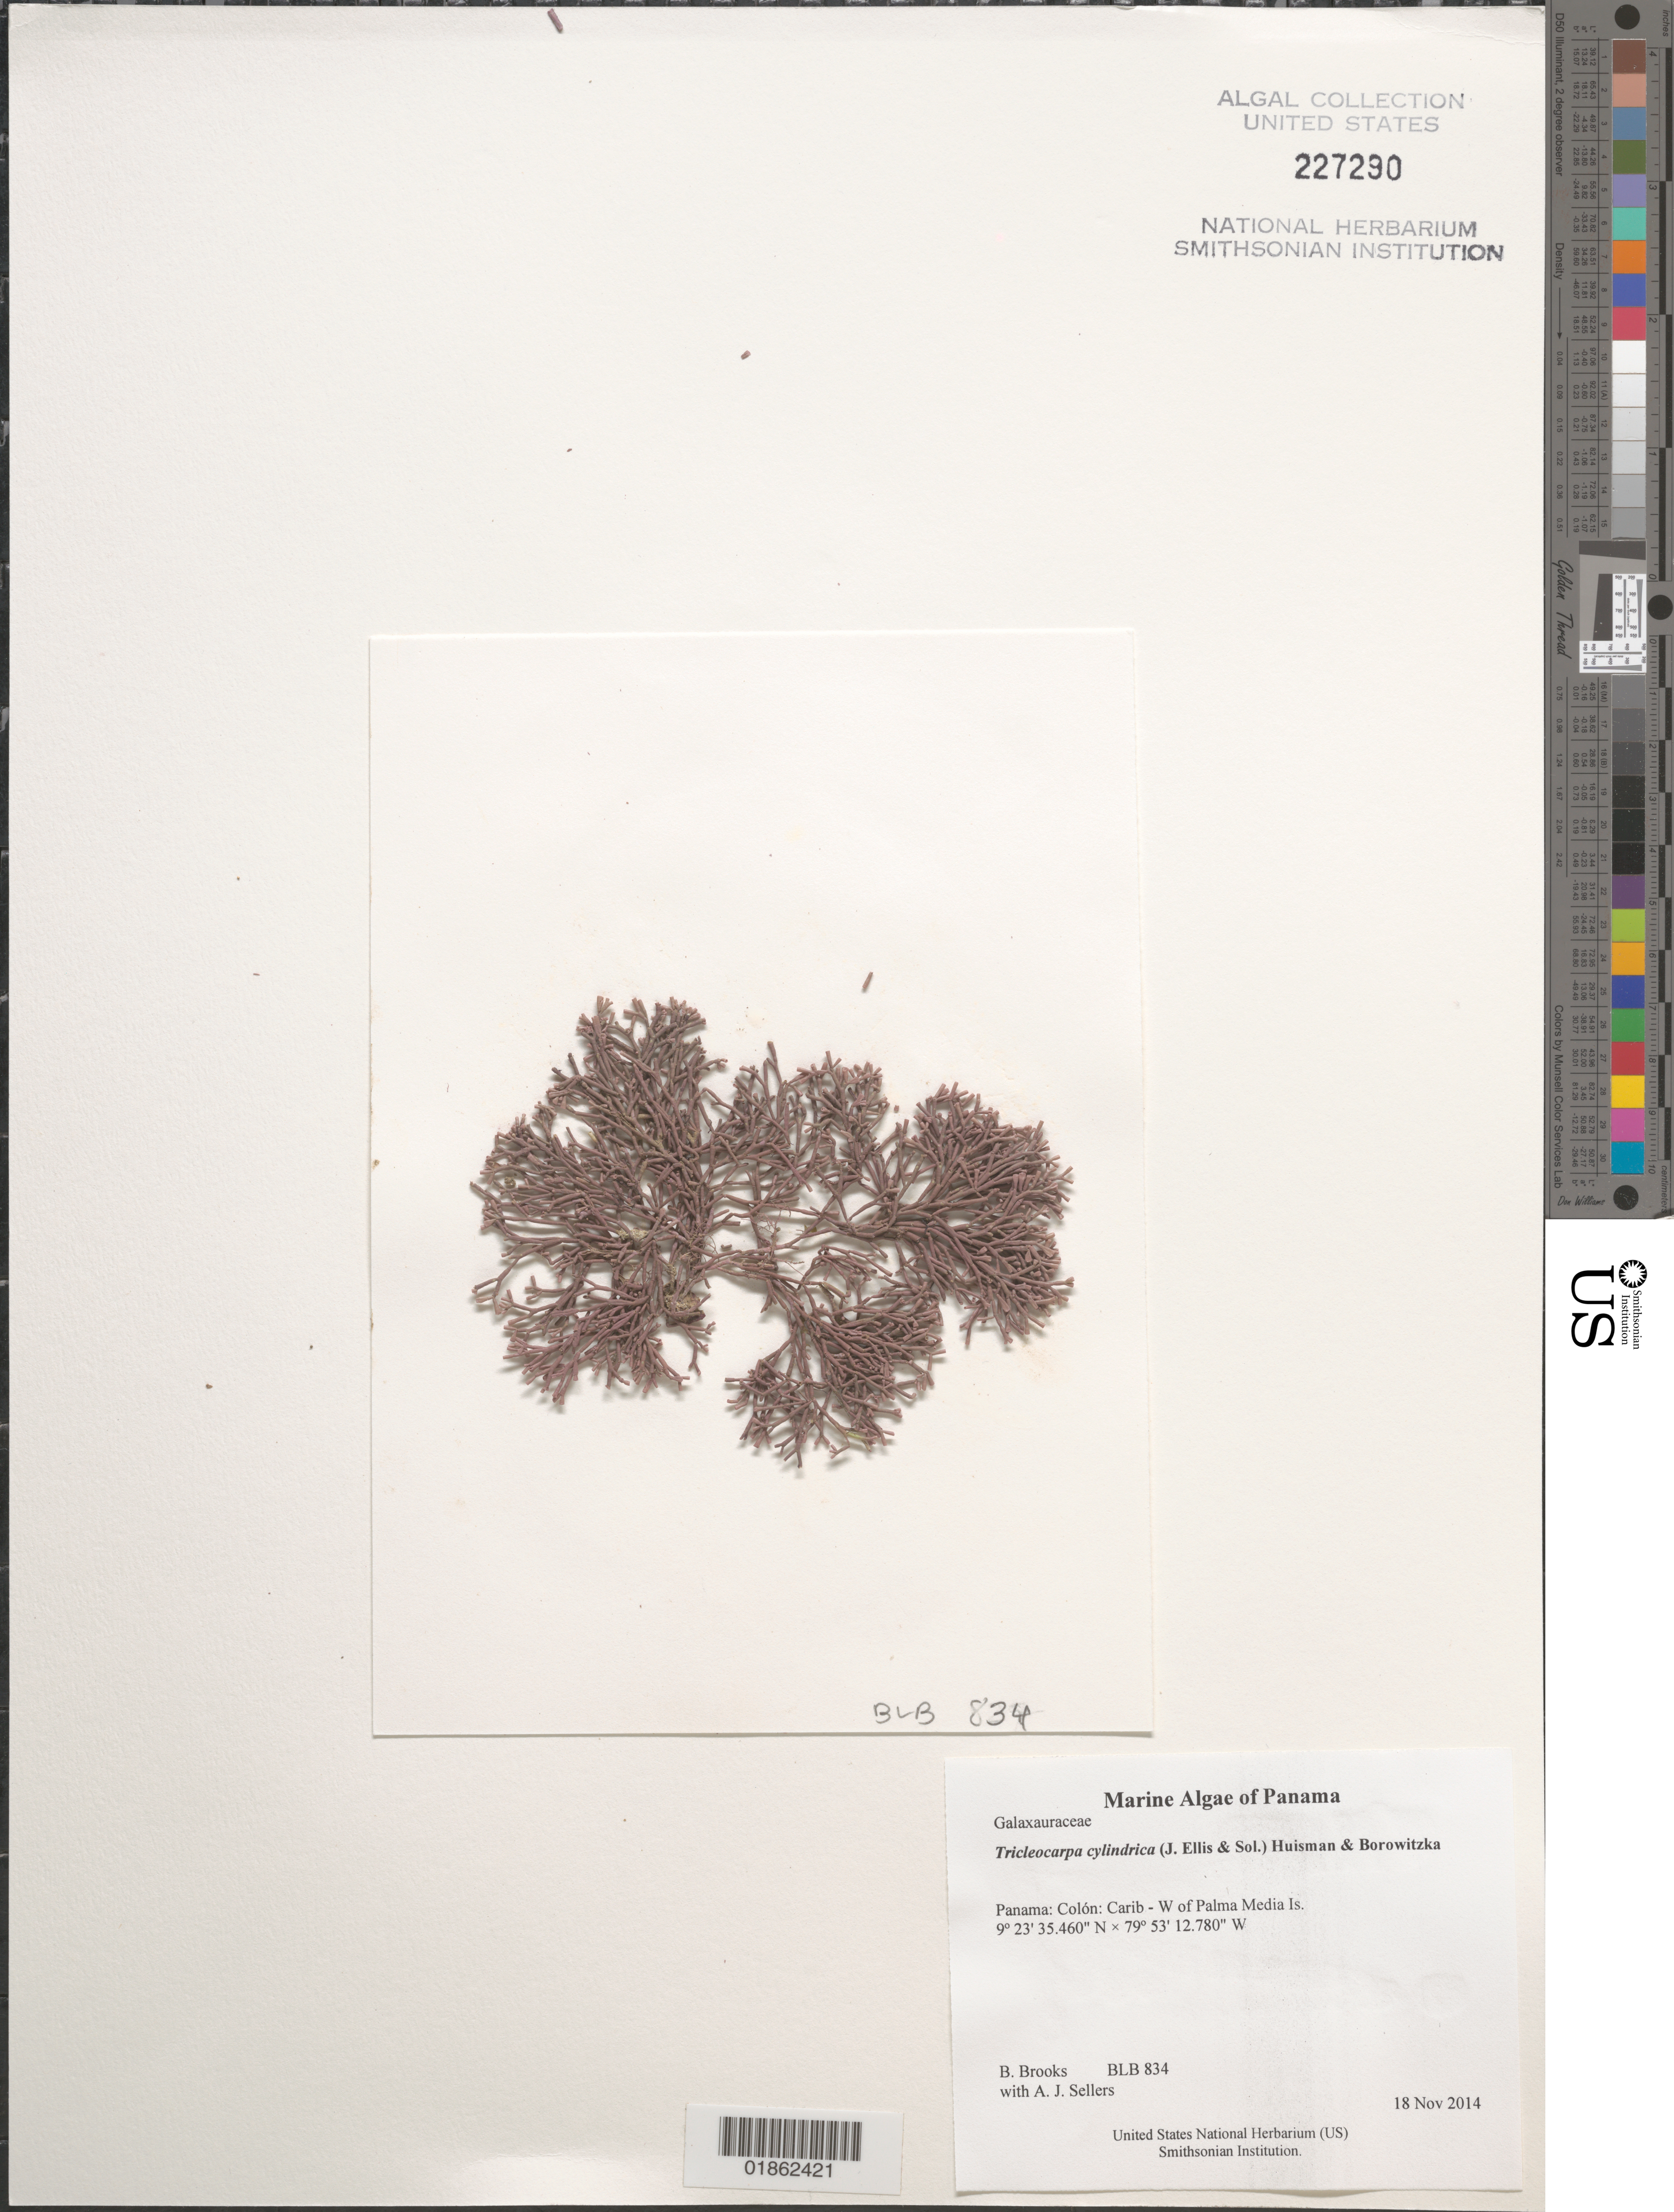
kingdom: Plantae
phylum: Rhodophyta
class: Florideophyceae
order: Nemaliales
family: Galaxauraceae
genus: Tricleocarpa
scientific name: Tricleocarpa cylindrica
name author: (Ellis & Sol.) Huisman & Borowitzka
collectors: B. Brooks & A. J. Sellers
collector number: BLB 834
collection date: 2014-11-18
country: Panama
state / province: Colón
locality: Carib - W of Palma Media Is.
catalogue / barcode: US 227290